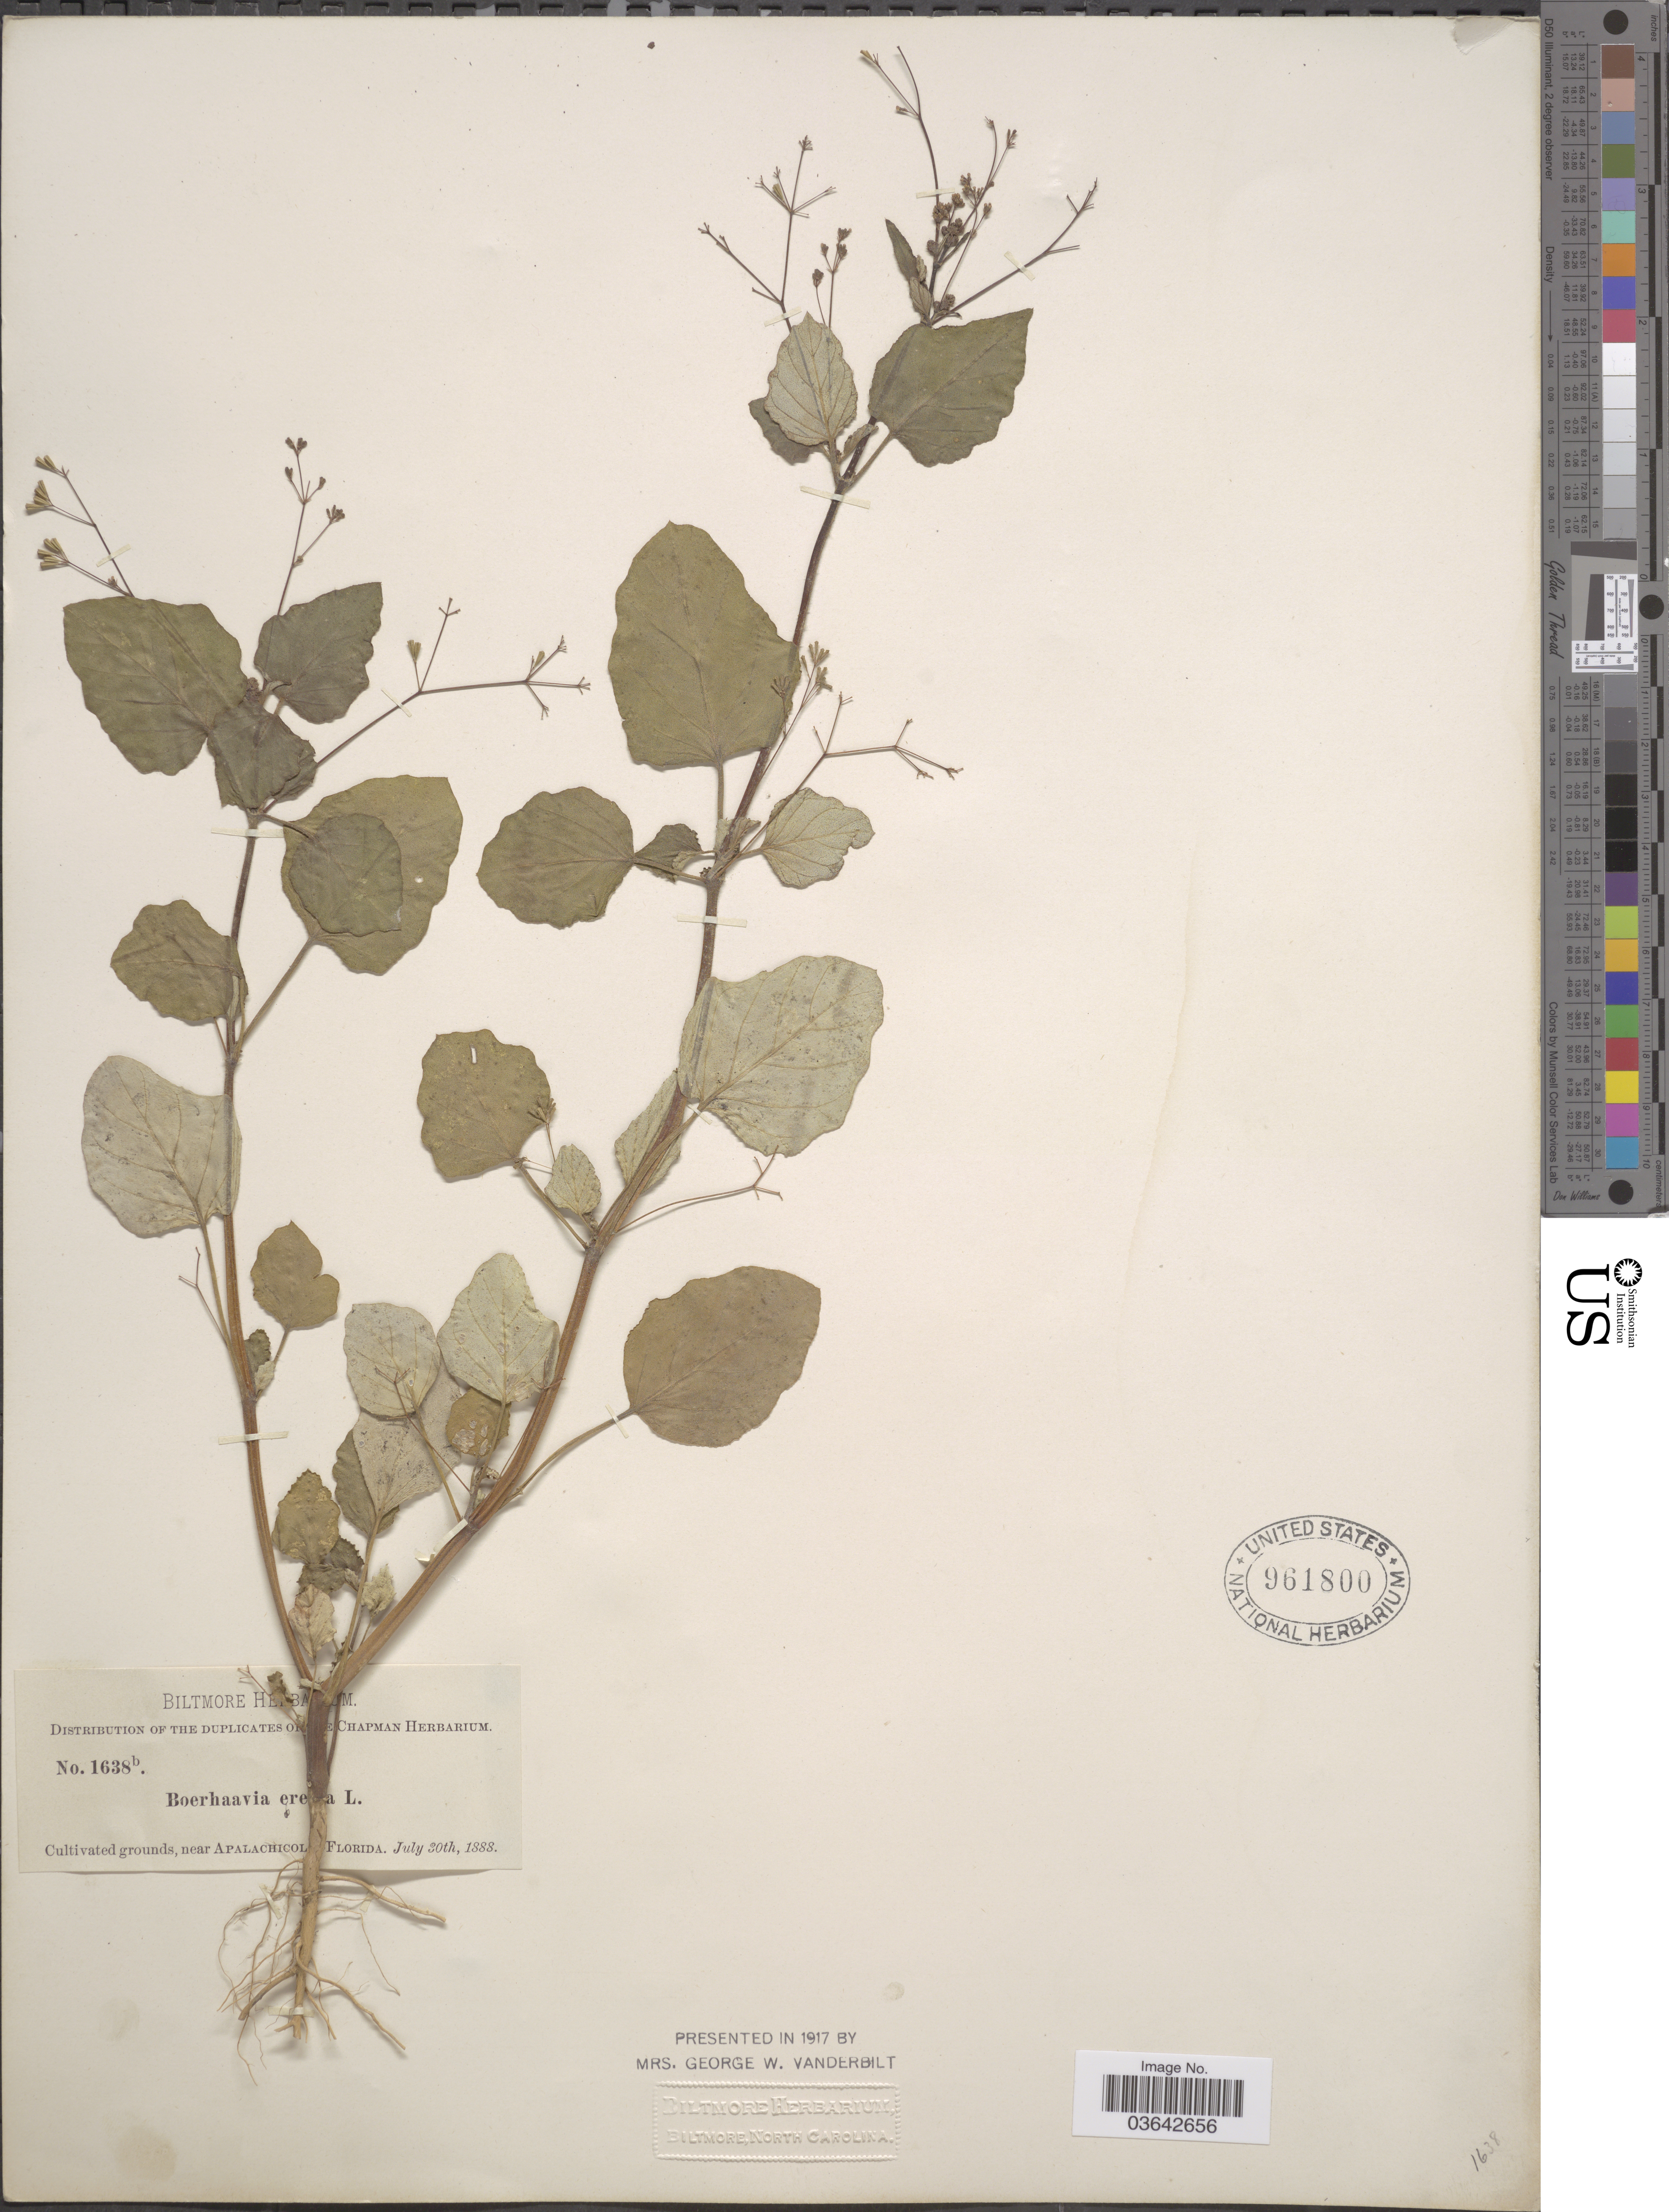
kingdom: Plantae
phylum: Tracheophyta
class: Magnoliopsida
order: Caryophyllales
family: Nyctaginaceae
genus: Boerhavia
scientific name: Boerhavia erecta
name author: L.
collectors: ex herb. Biltmore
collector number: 1638b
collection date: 1888-07-30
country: United States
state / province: Florida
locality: Near Apalachicola.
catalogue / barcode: US 961800